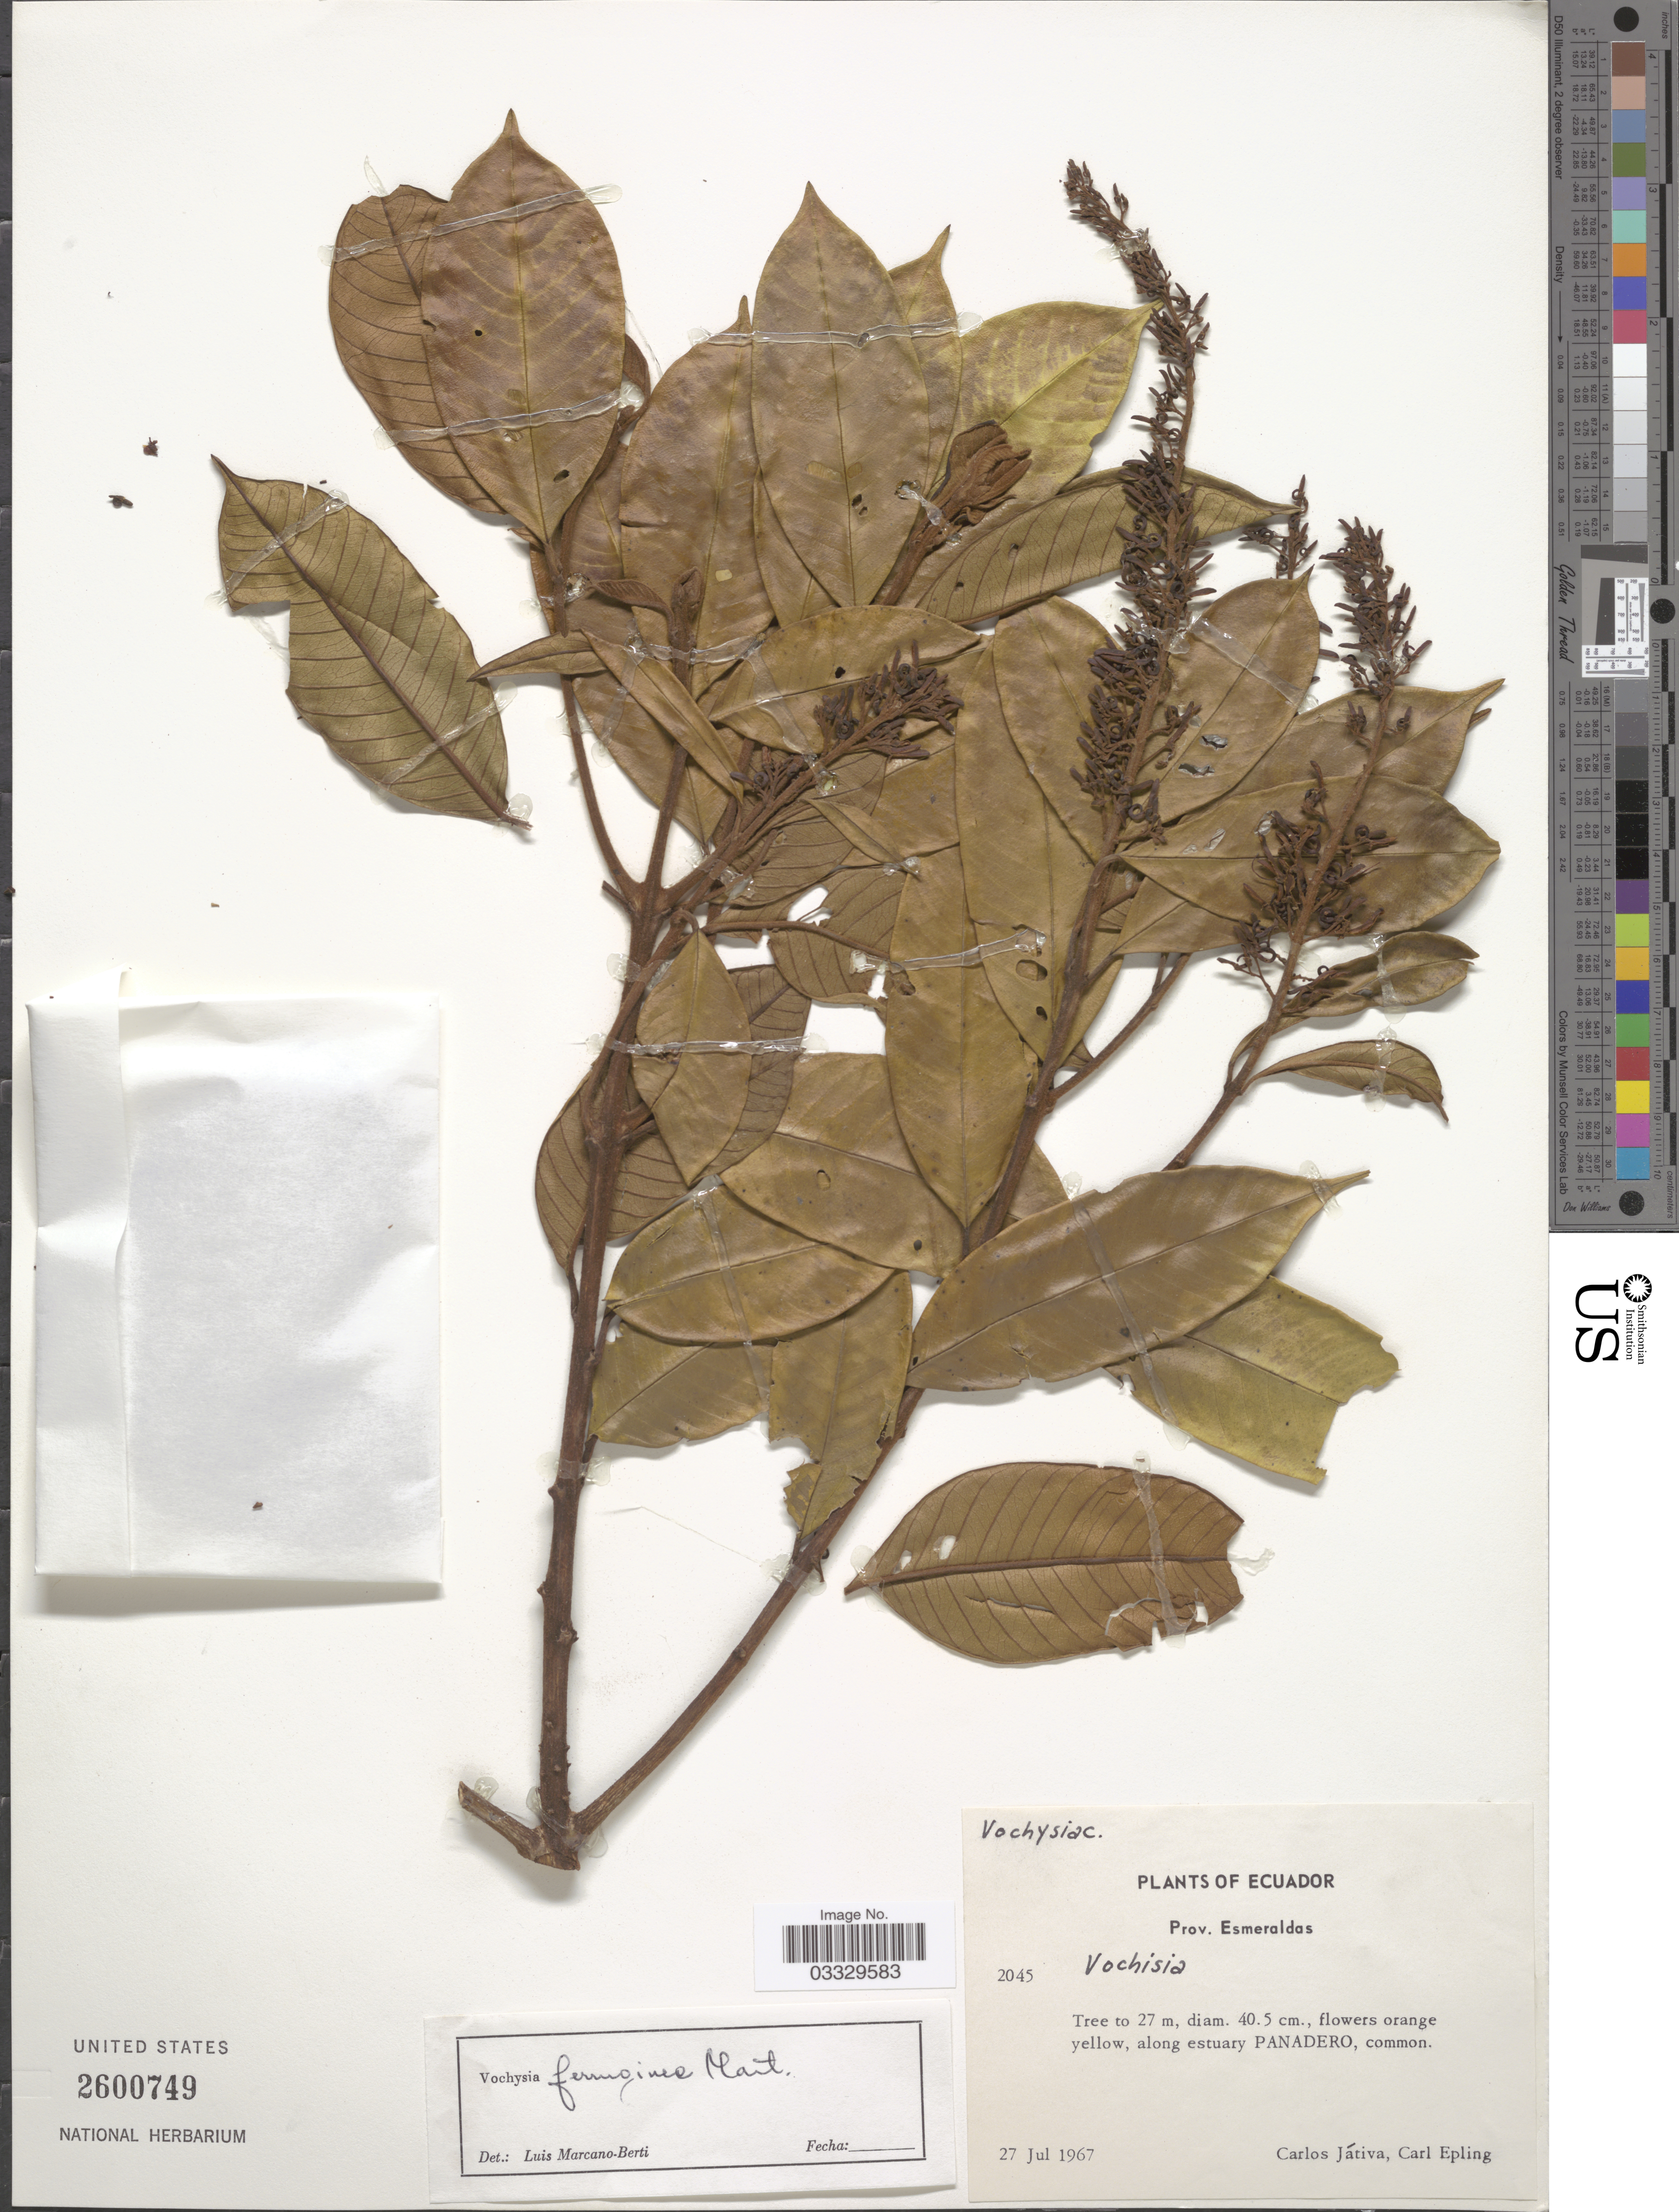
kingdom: Plantae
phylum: Tracheophyta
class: Magnoliopsida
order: Myrtales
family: Vochysiaceae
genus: Vochysia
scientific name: Vochysia ferruginea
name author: Mart.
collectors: C. D. Játiva & C. C. Epling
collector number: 2045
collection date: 1967-07-27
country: Ecuador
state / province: Esmeraldas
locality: Along estuary Panadero.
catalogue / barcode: US 2600749